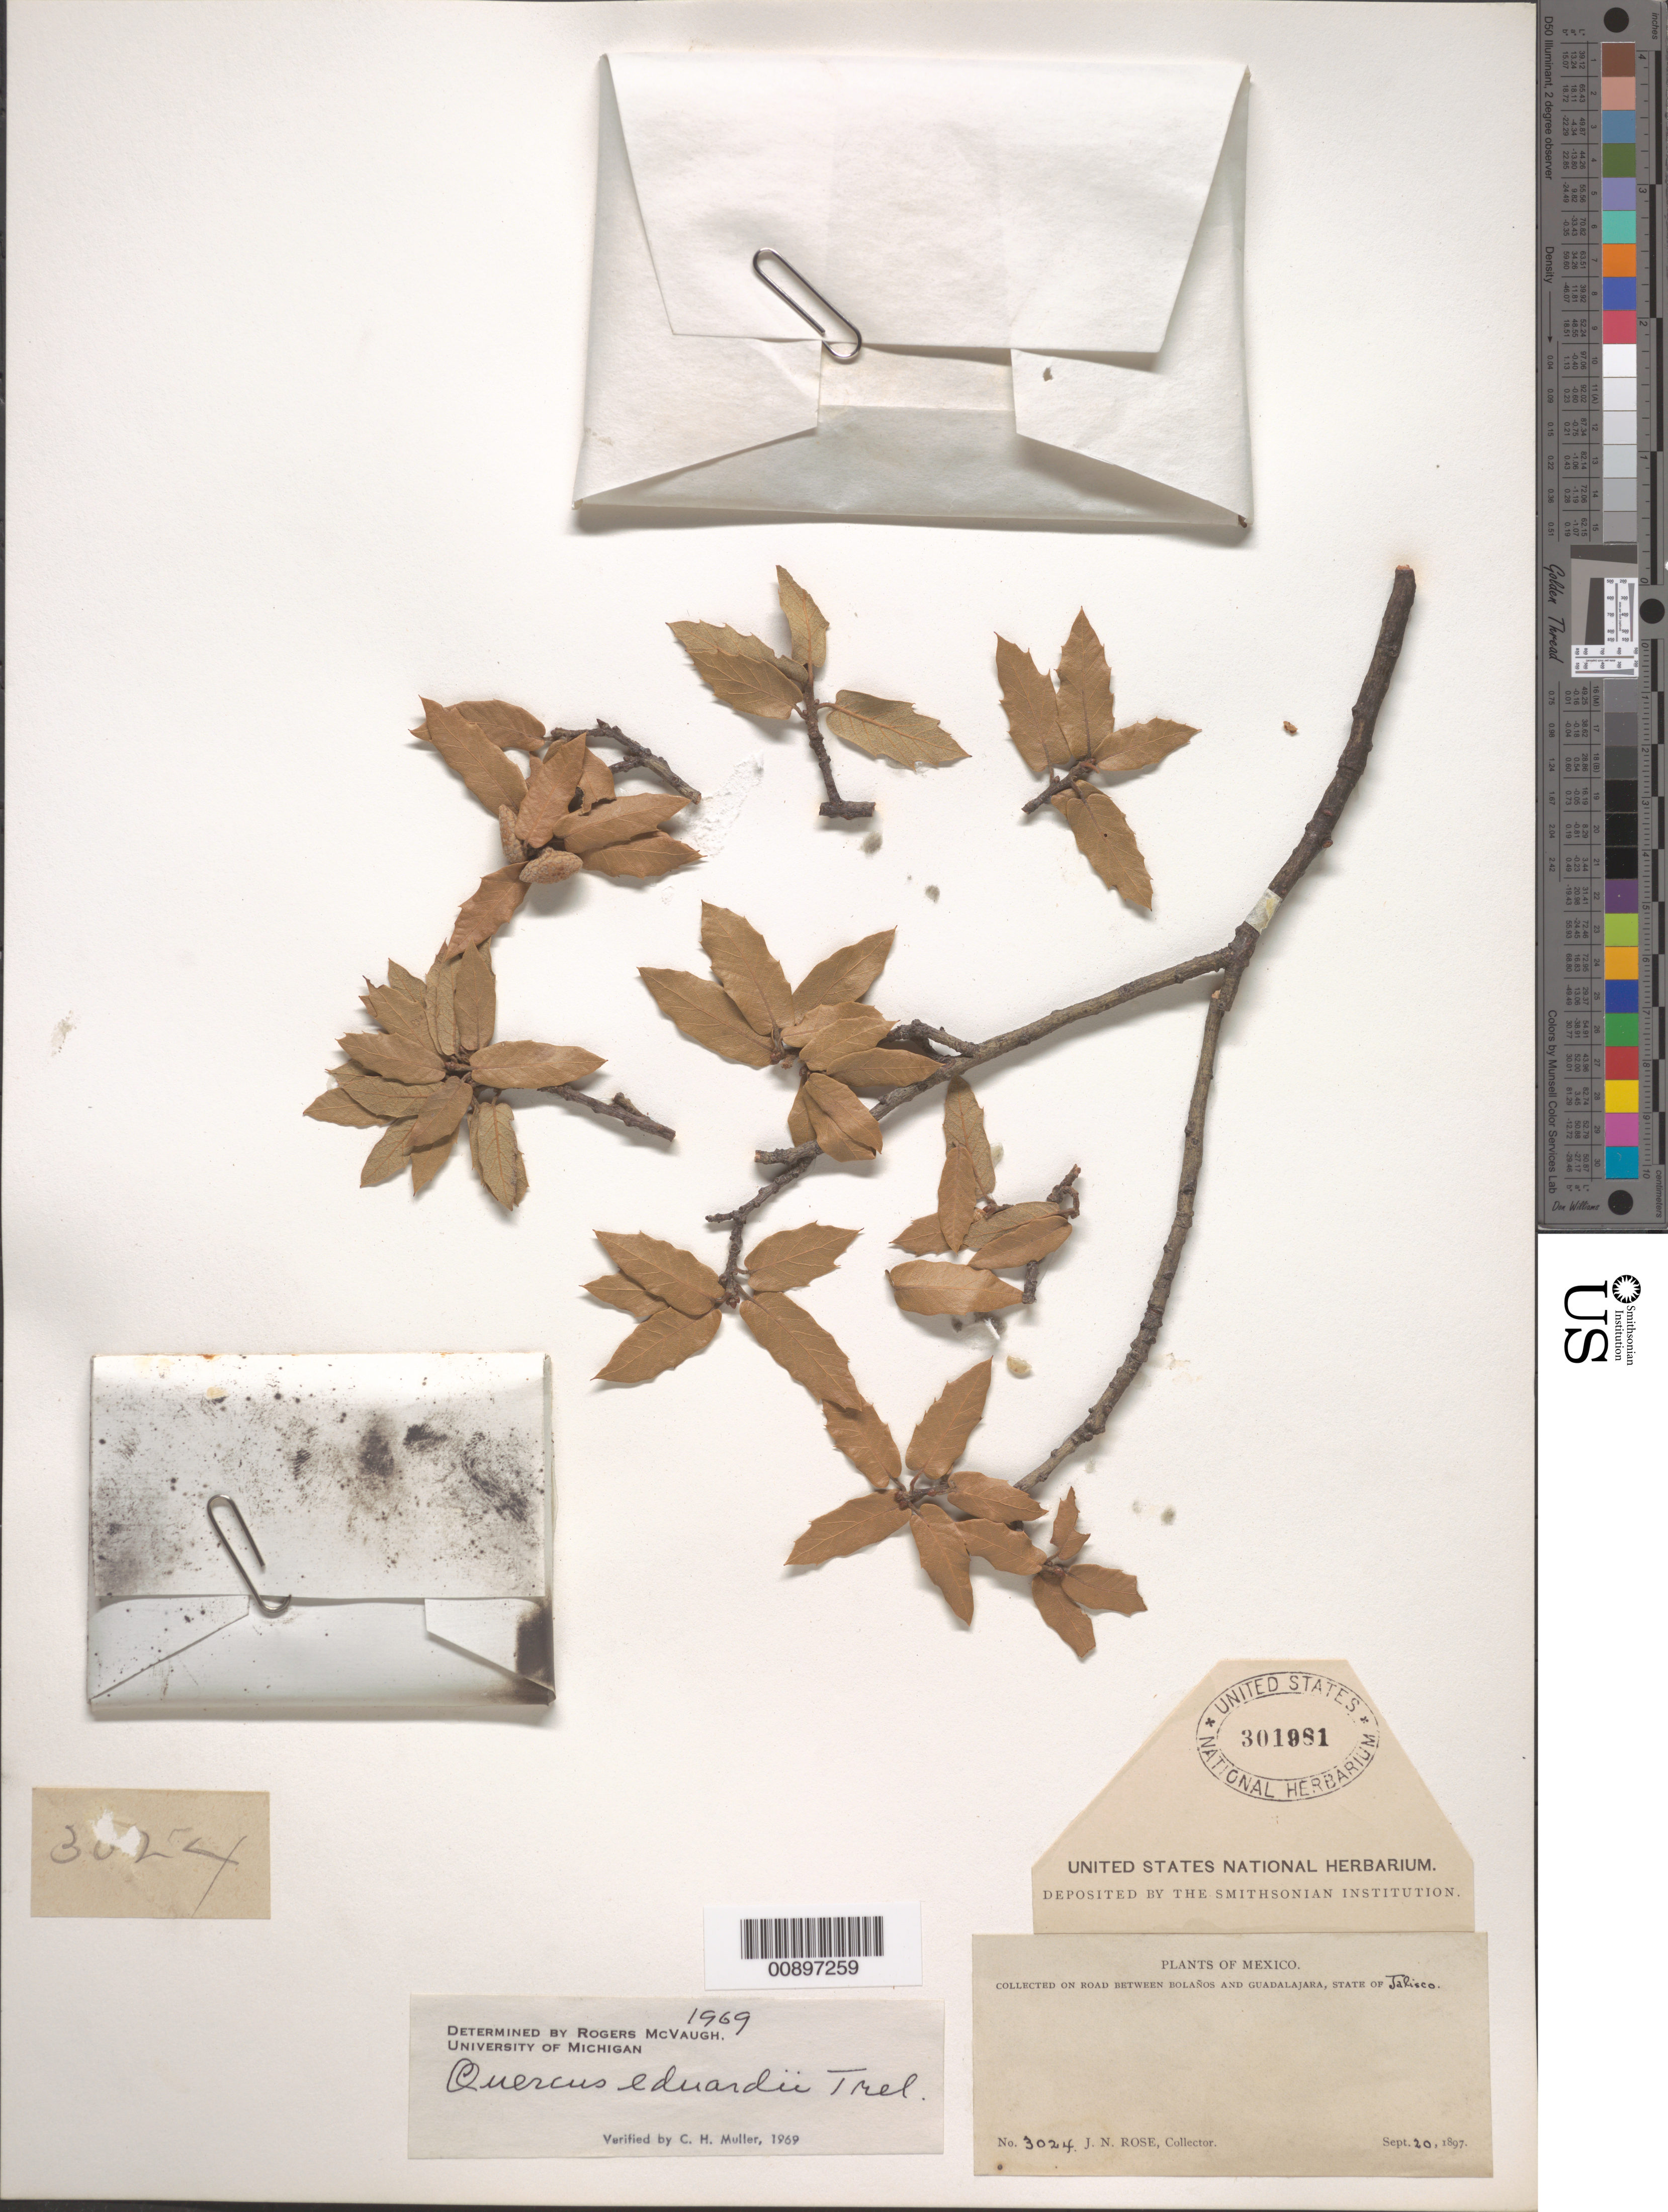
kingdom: Plantae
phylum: Tracheophyta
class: Magnoliopsida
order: Fagales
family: Fagaceae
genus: Quercus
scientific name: Quercus eduardii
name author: Trel.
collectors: J. N. Rose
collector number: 3024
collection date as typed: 20 Sep 1897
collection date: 1897-09-20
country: Mexico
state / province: Jalisco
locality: On road between Bolaños and Guadalajara, State of Jalisco.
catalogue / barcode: US 301981